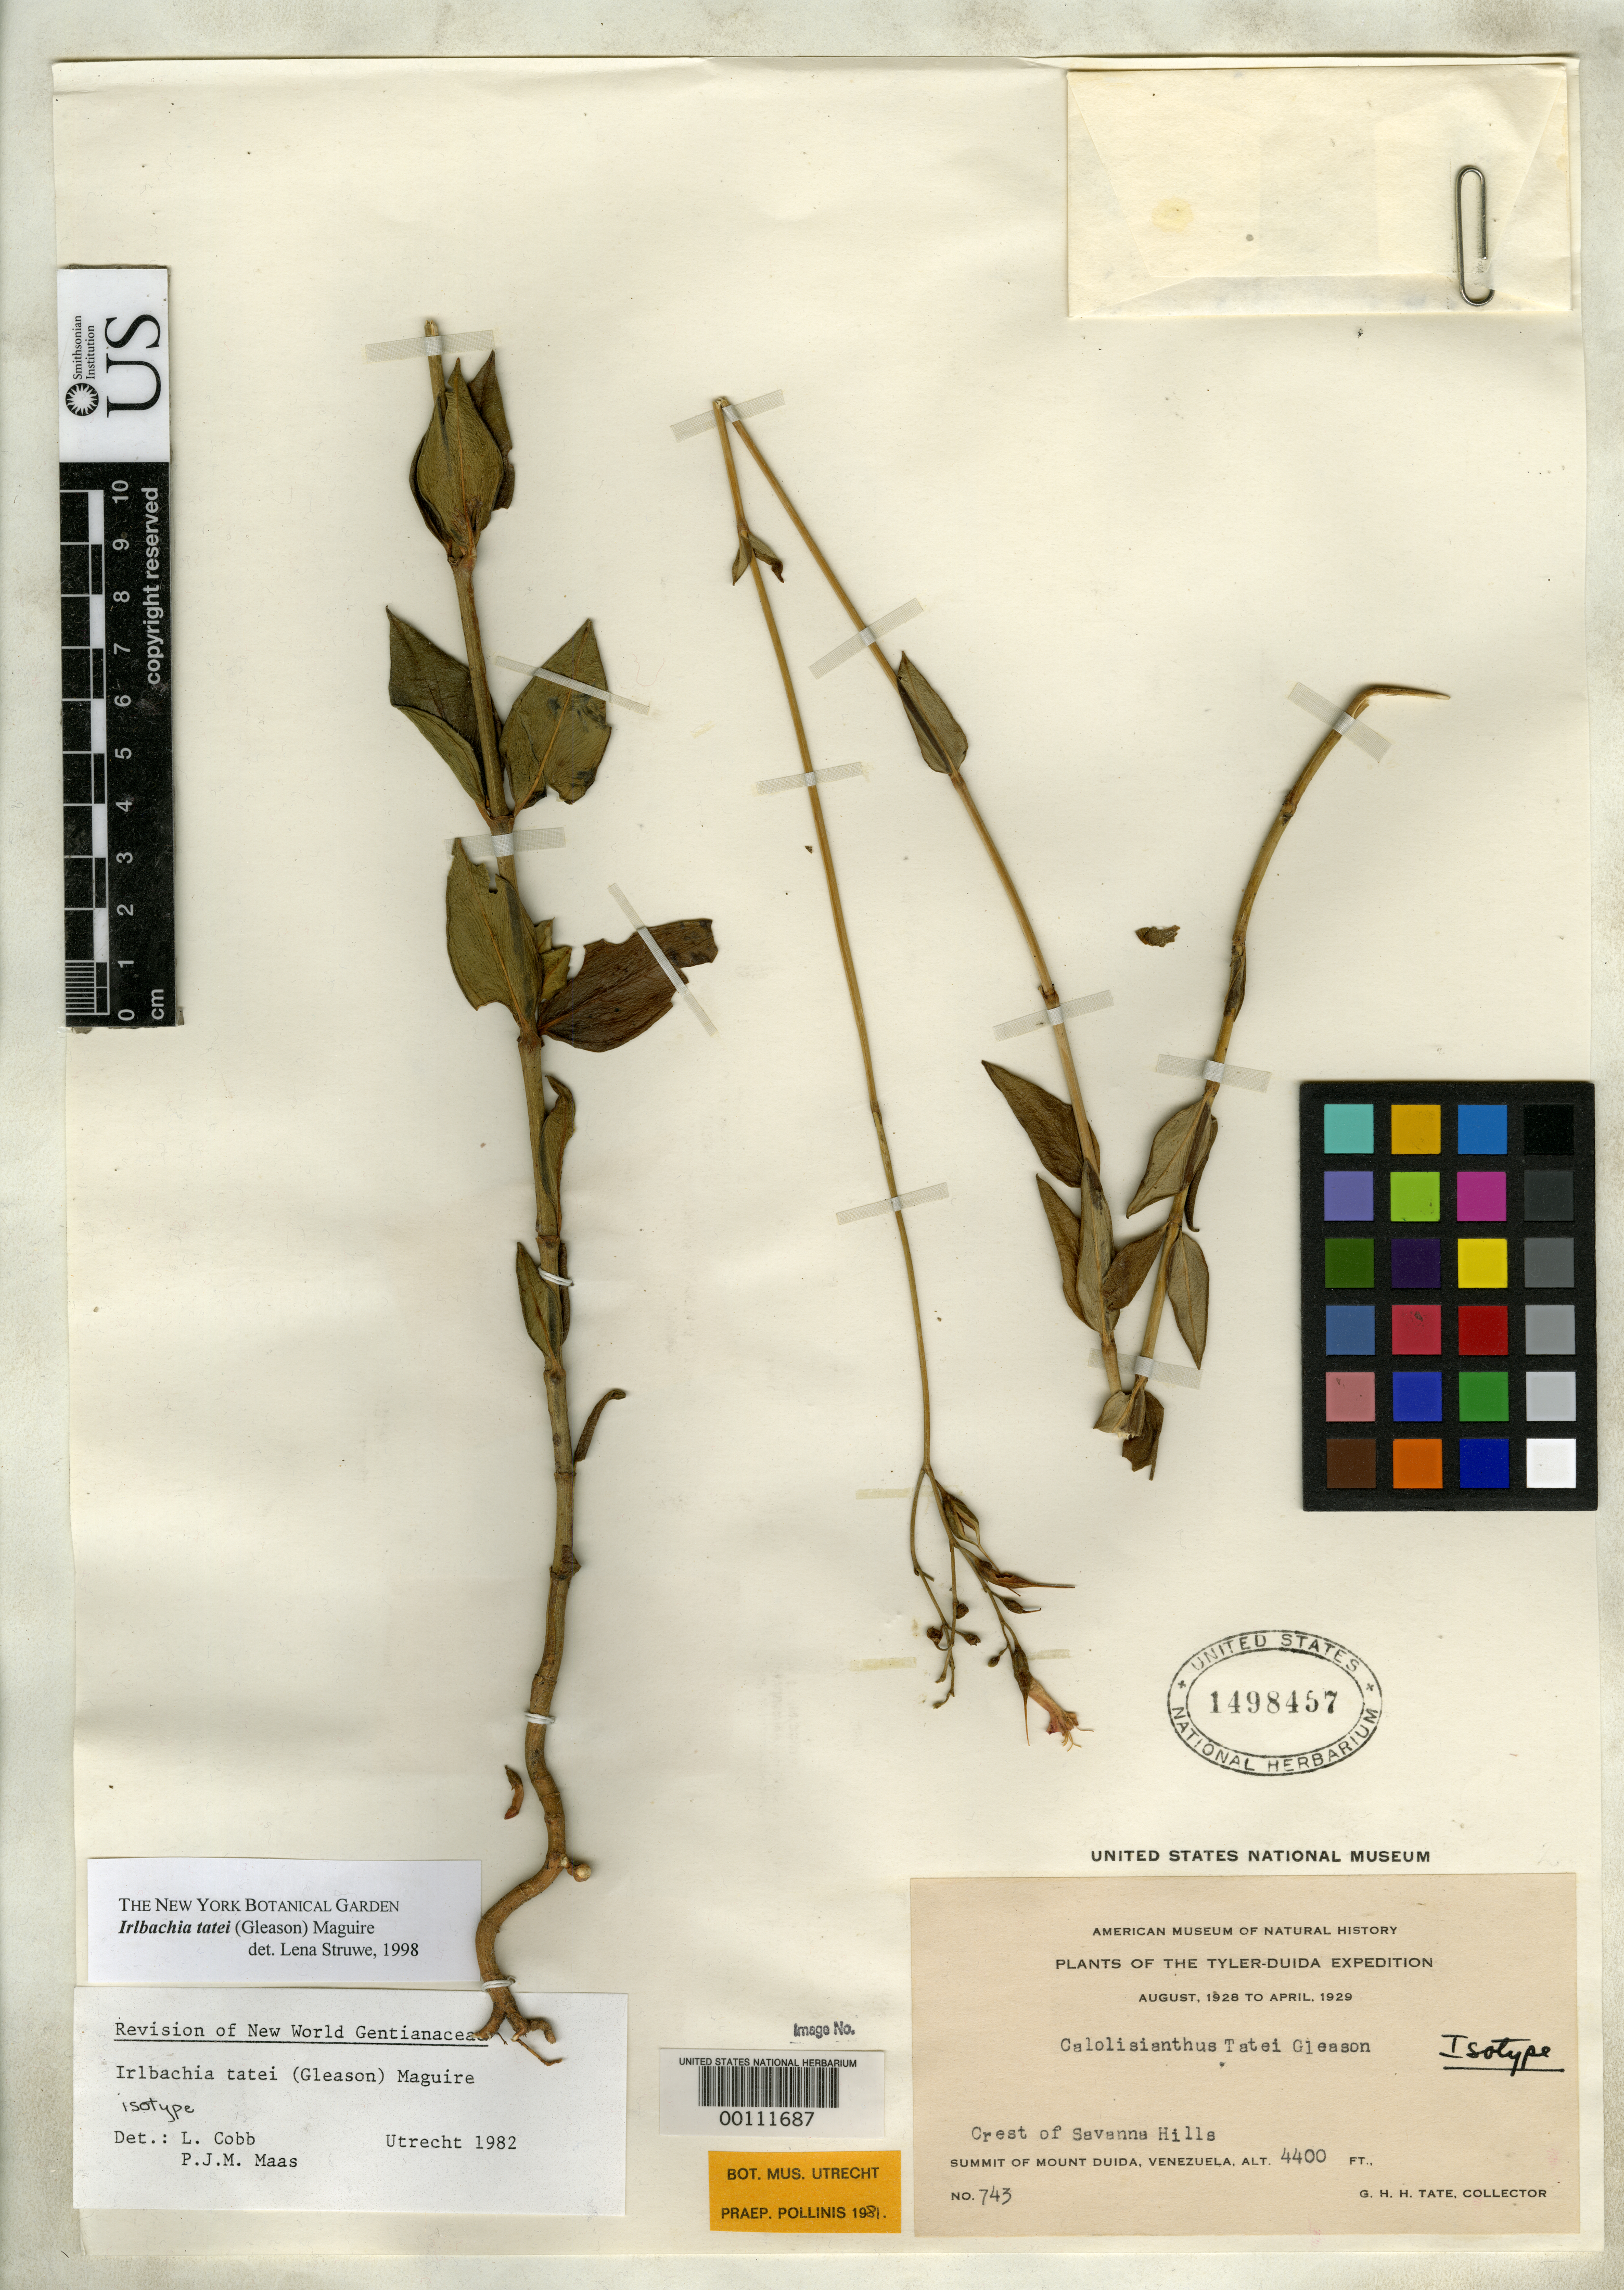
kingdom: Plantae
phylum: Tracheophyta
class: Magnoliopsida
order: Gentianales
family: Gentianaceae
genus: Calolisianthus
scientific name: Calolisianthus tatei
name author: Gleason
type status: Isotype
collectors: G. H. H.Tate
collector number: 743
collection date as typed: Aug 1928 to -- Apr 1929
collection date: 1928-08/1929-04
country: Venezuela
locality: Summit of Mount Duida, crest of Savanna Hills.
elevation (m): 1341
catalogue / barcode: US 1498457